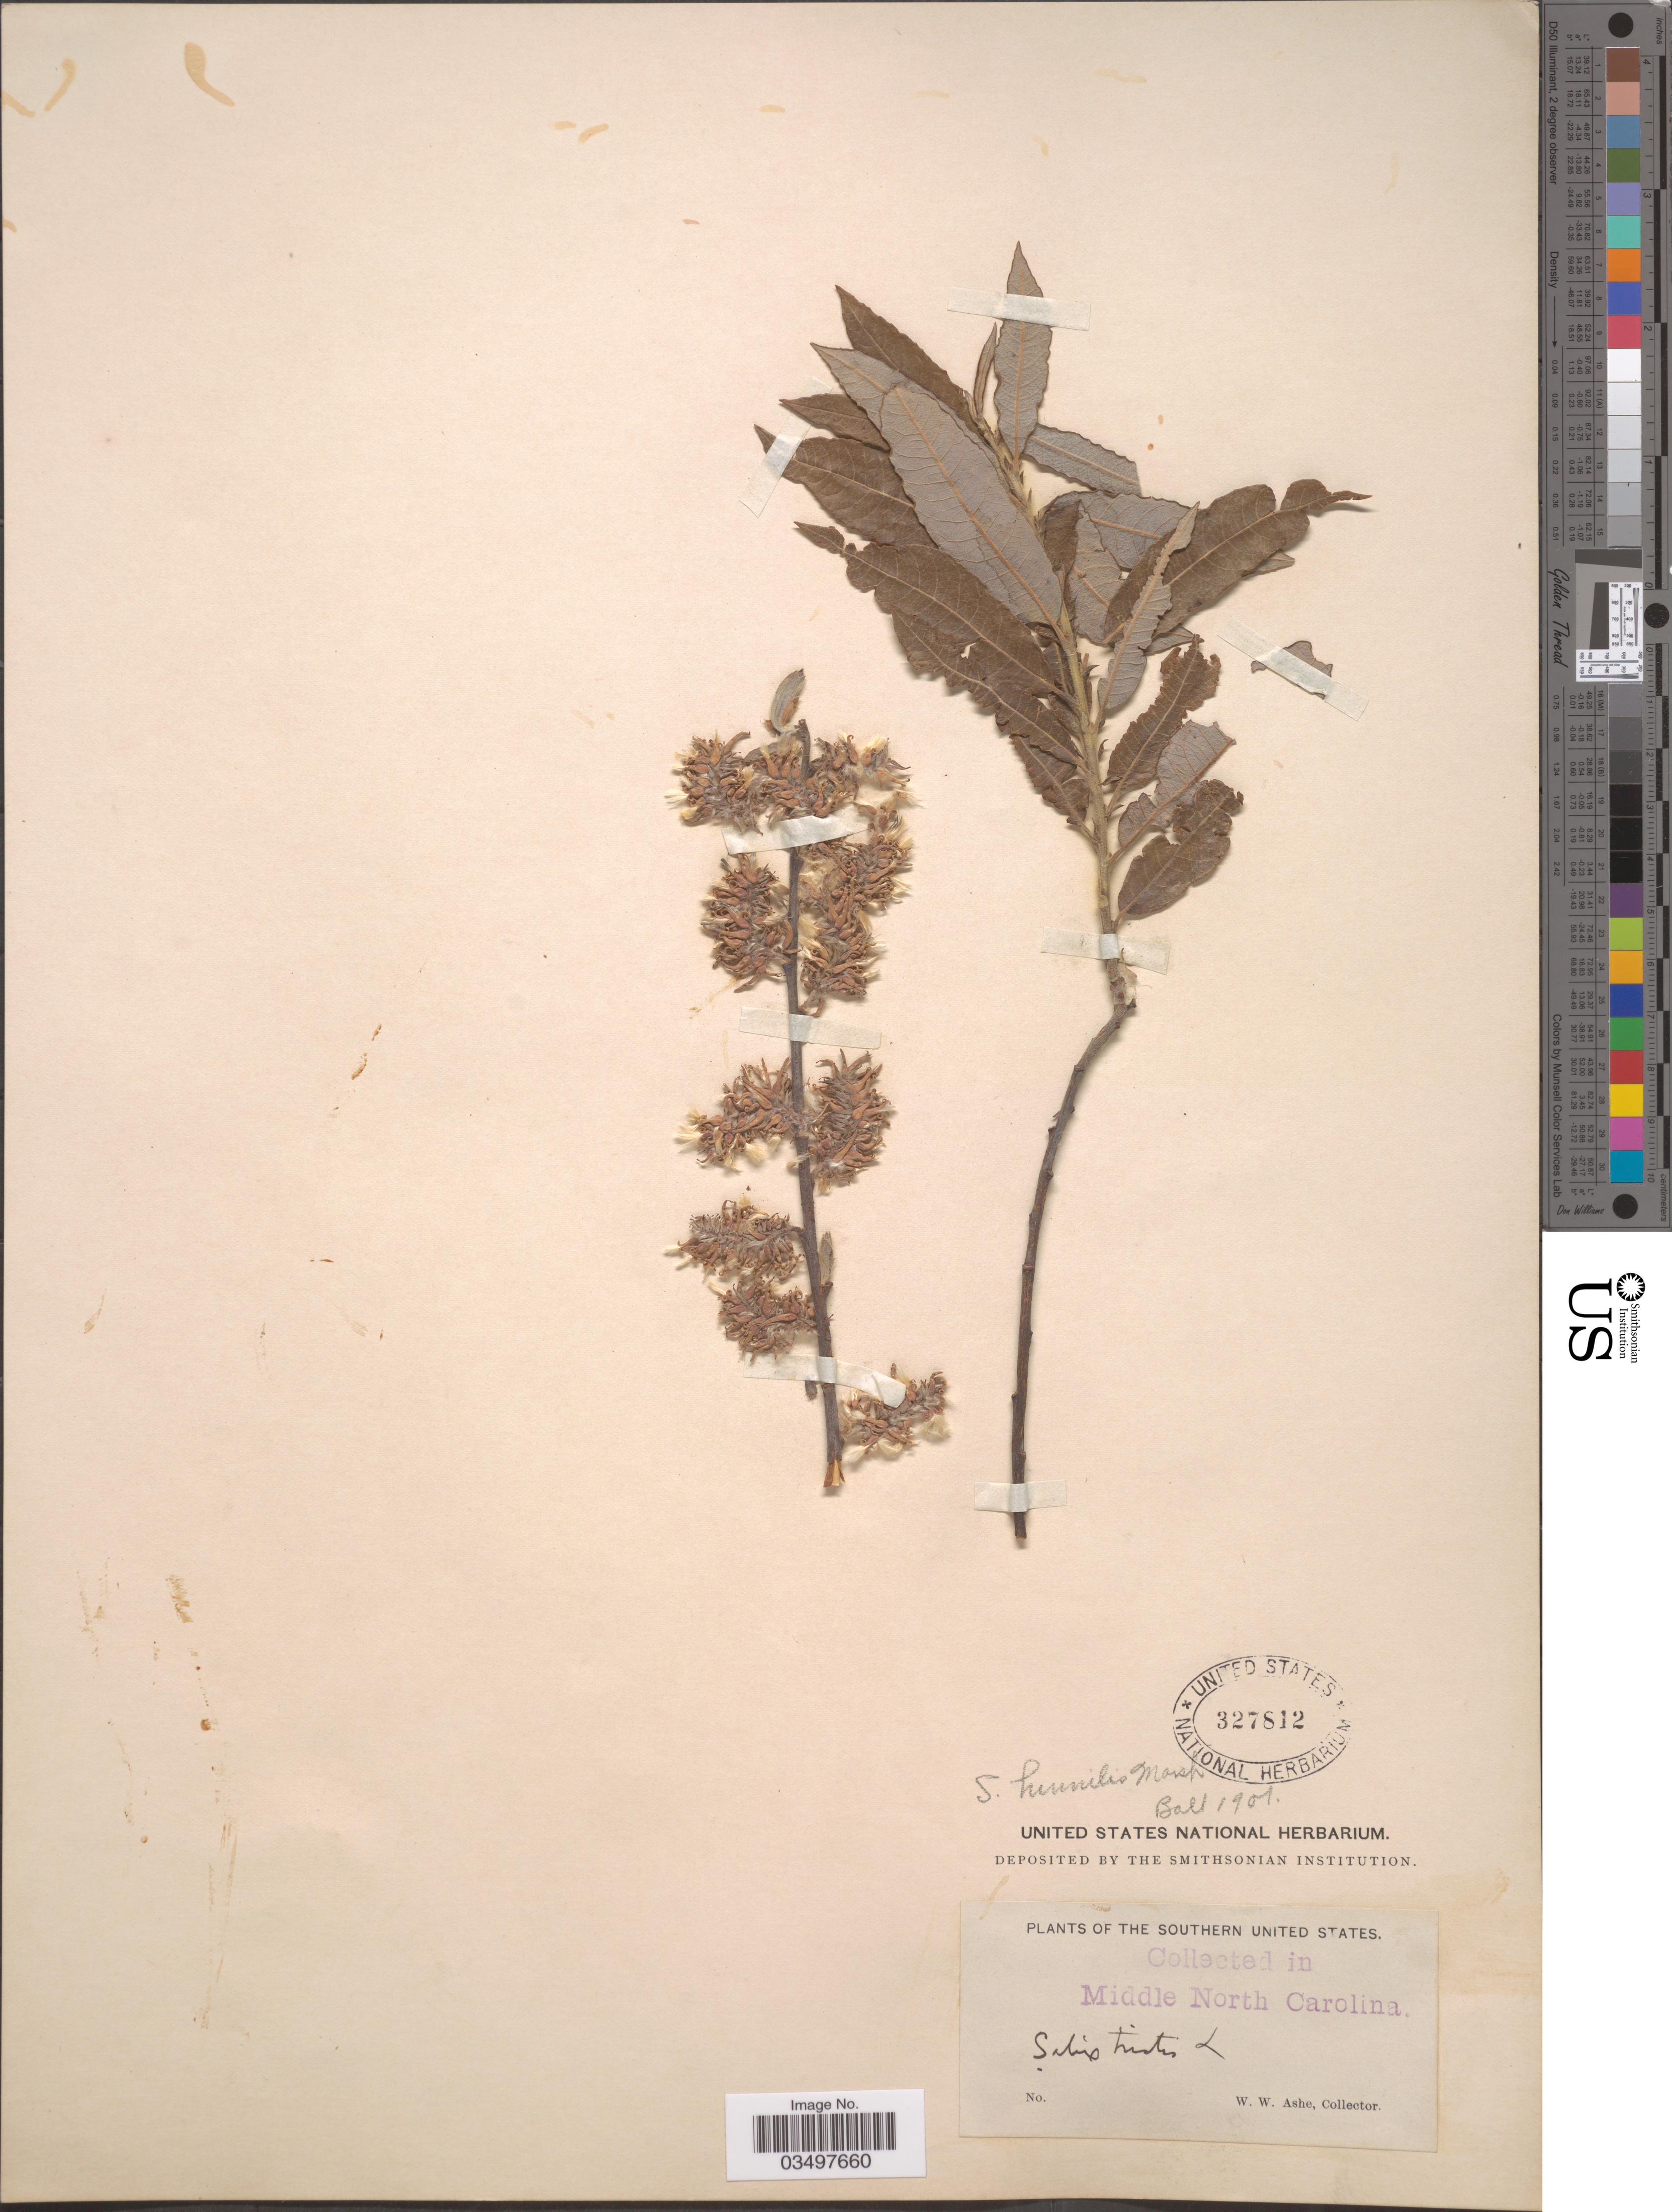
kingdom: Plantae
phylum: Tracheophyta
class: Magnoliopsida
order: Malpighiales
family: Salicaceae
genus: Salix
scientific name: Salix humilis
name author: Marshall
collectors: W. W. Ashe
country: United States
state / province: North Carolina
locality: The Southern United States. Middle North Carolina.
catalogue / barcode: US 327812